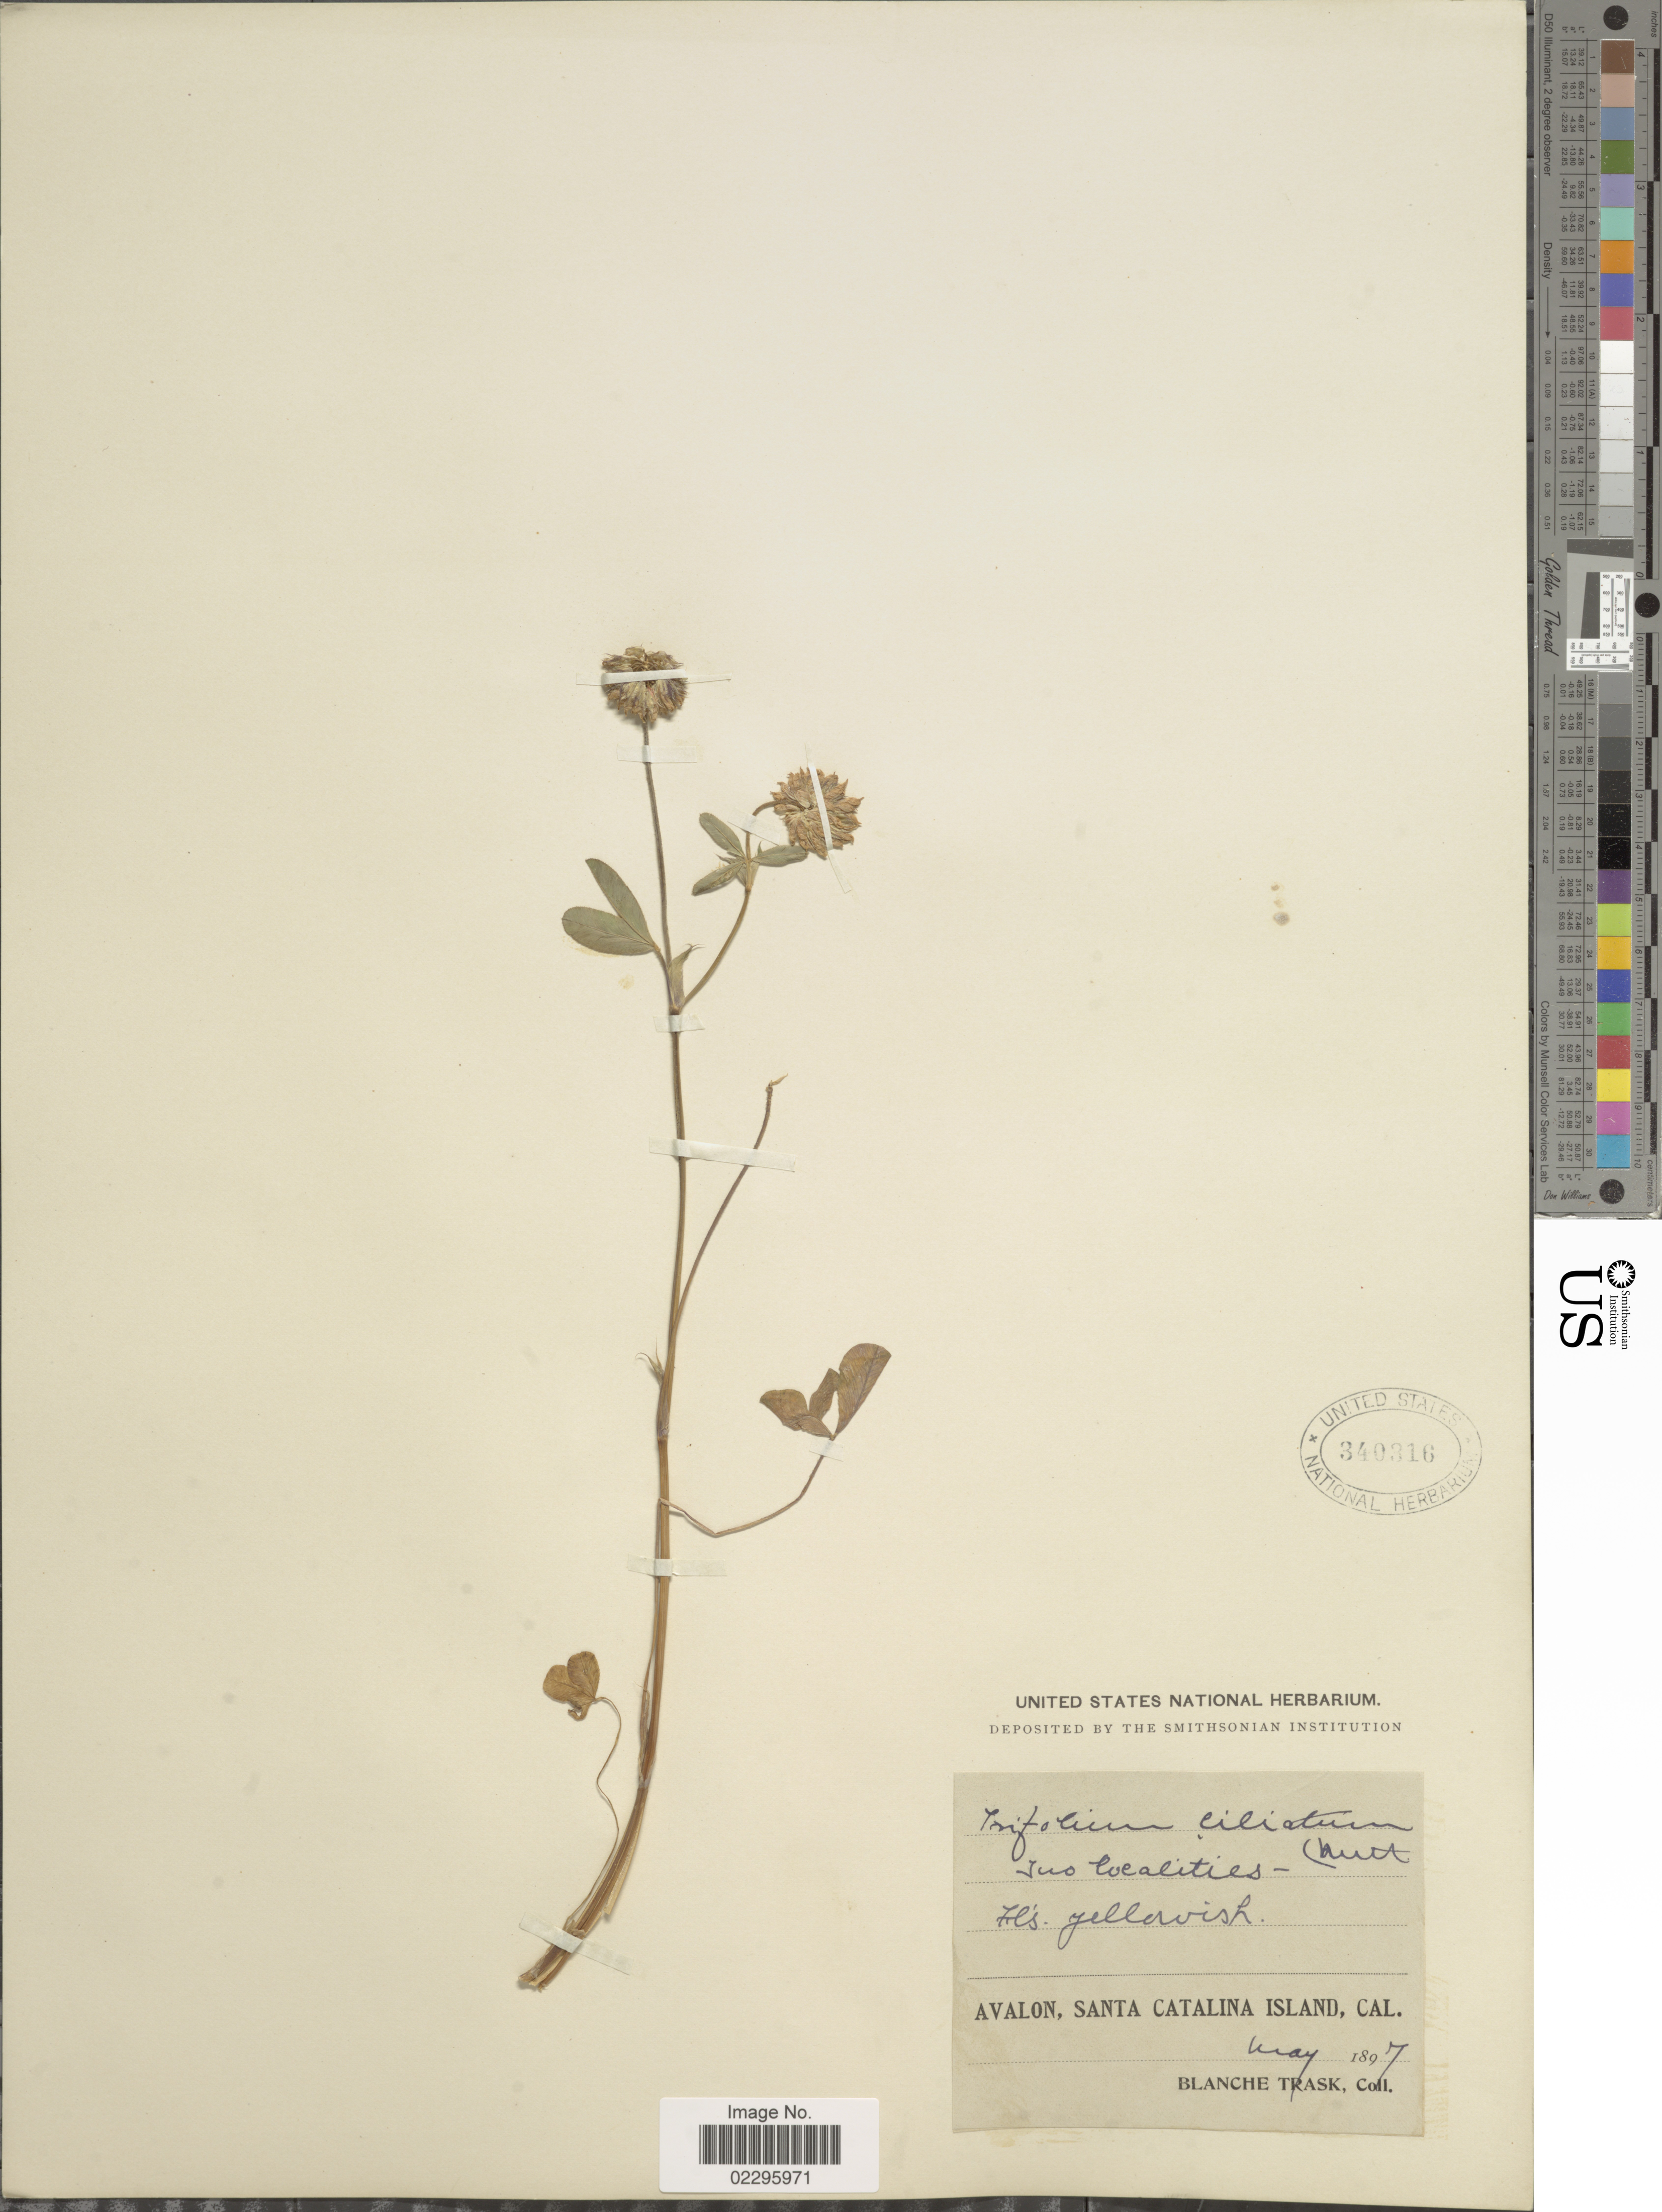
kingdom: Plantae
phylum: Tracheophyta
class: Magnoliopsida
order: Fabales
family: Fabaceae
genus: Trifolium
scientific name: Trifolium ciliolatum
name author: Benth.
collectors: B. Trask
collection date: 1897-05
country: United States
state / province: California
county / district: Los Angeles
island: Santa Catalina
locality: Avalon, Santa Catalina Island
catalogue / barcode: US 340316